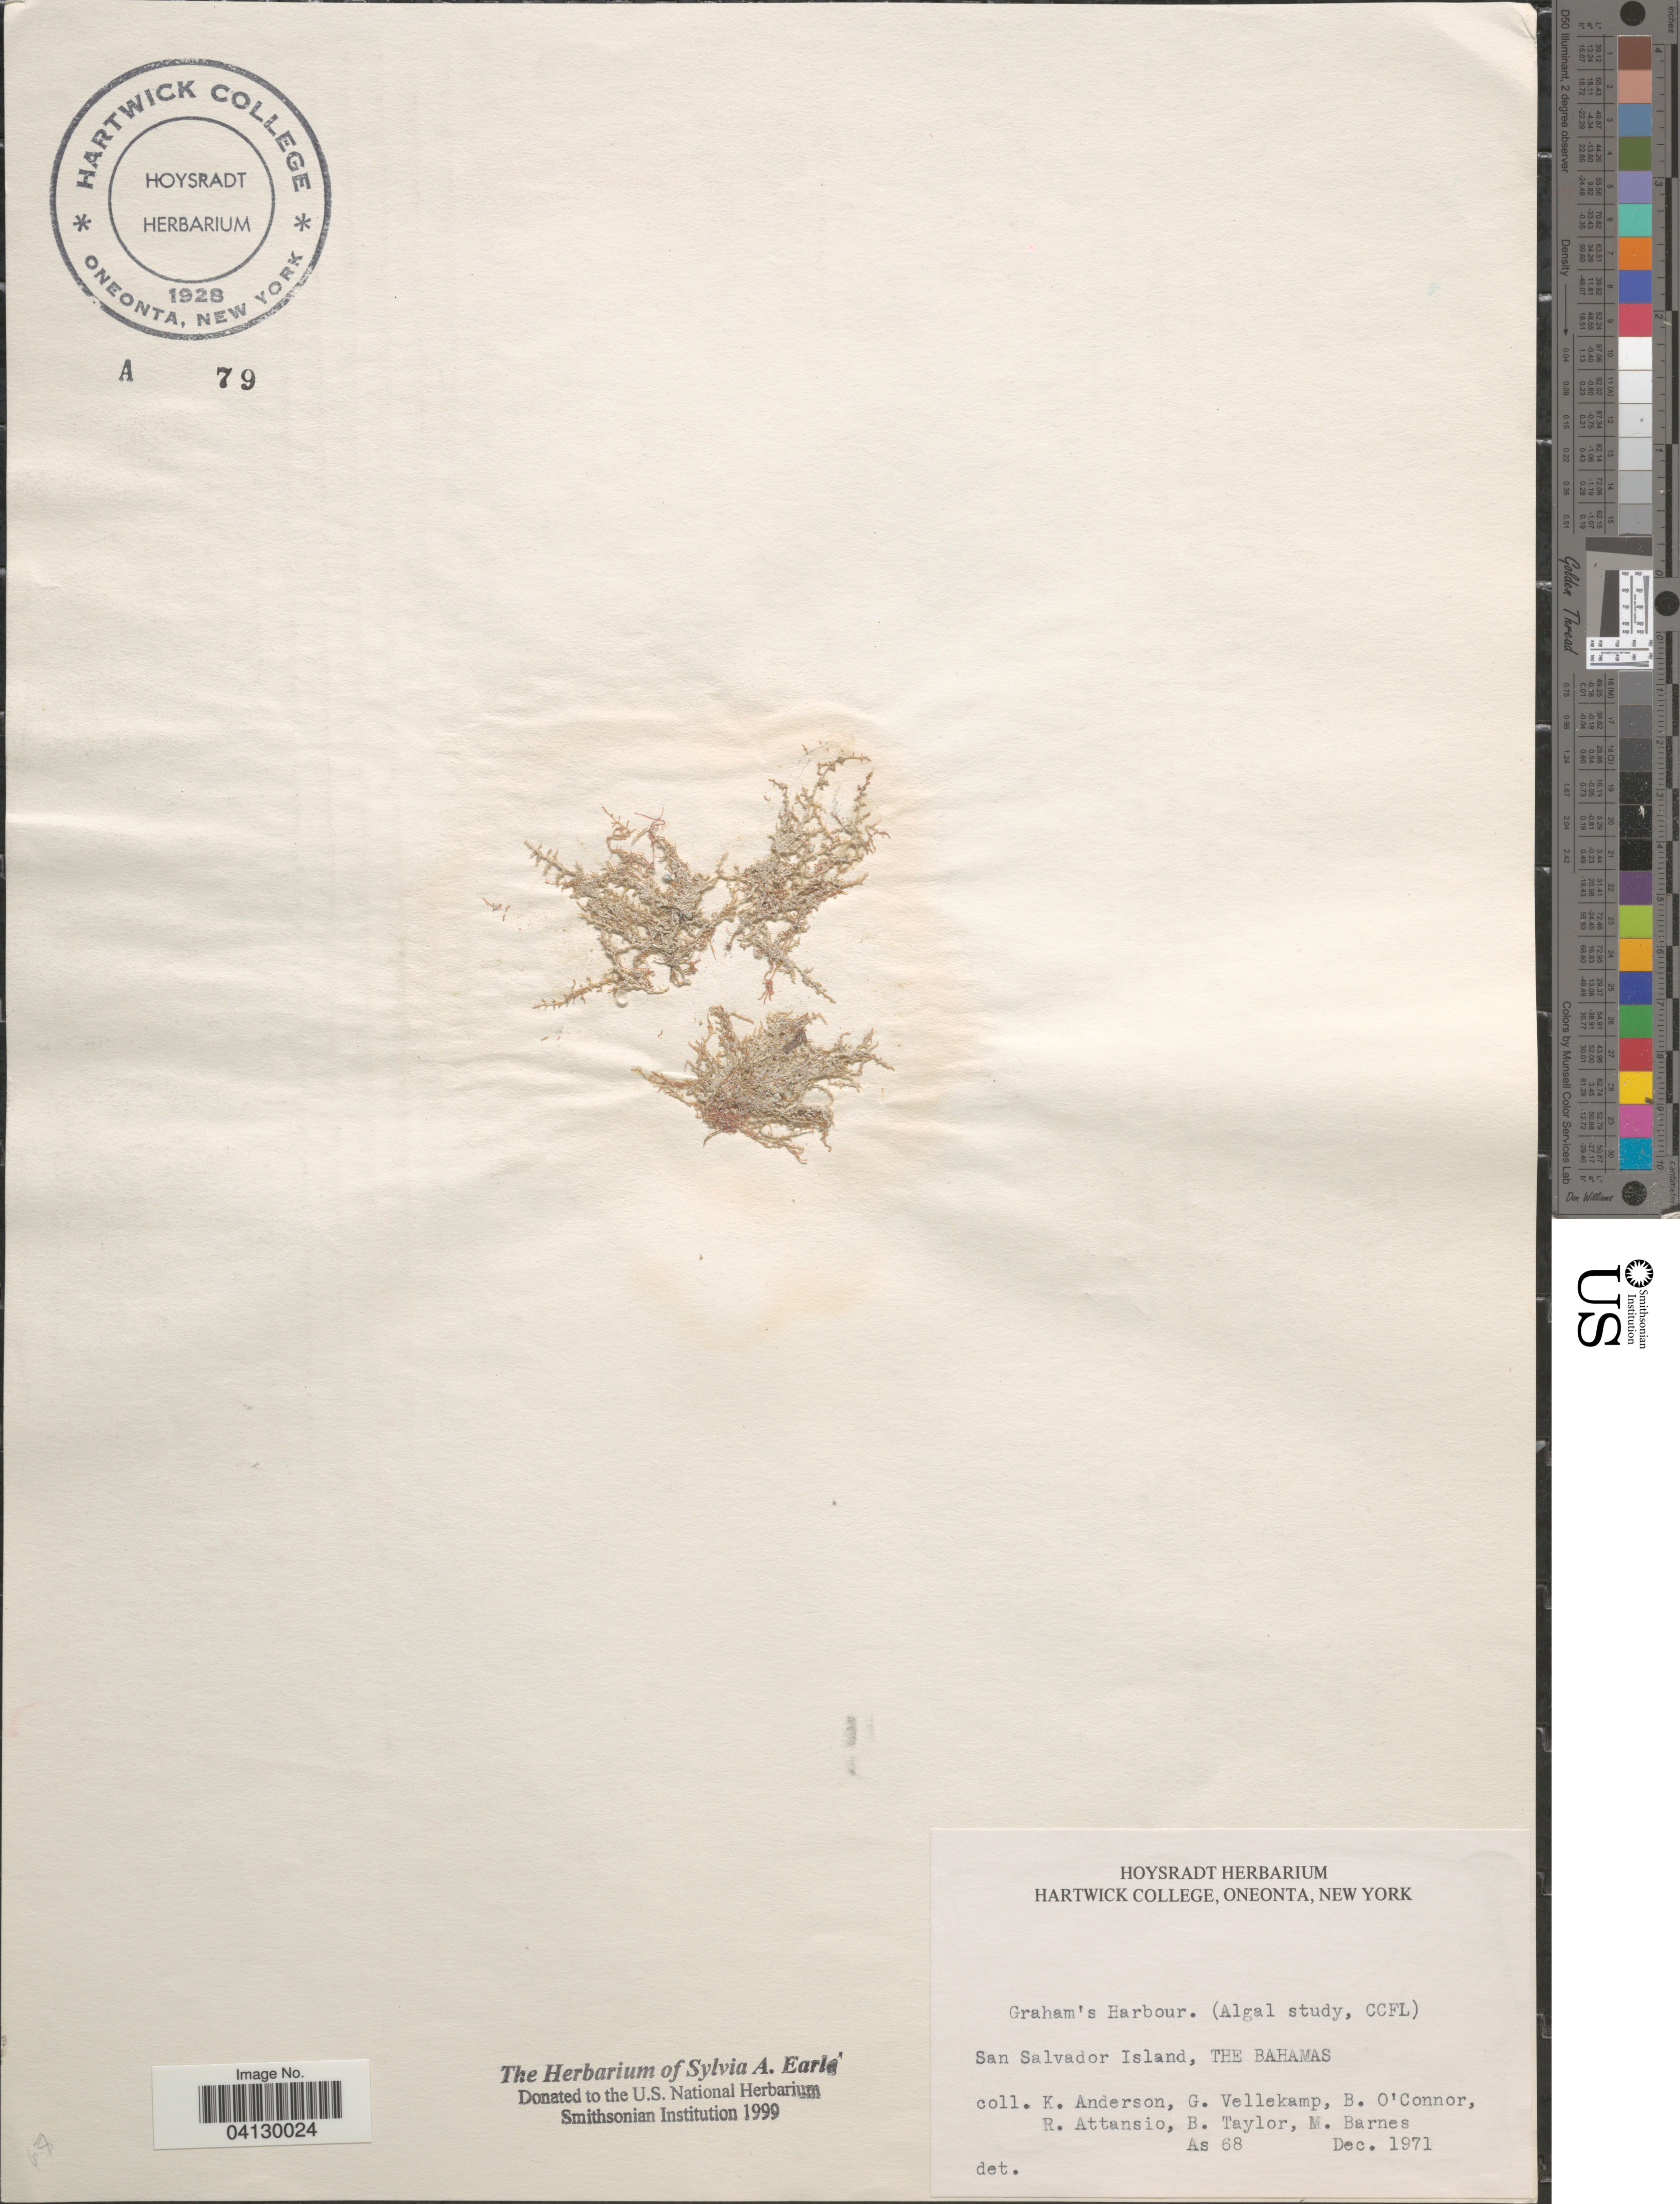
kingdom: Plantae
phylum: Rhodophyta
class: Florideophyceae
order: Corallinales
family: Corallinaceae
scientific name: Crustose Coralline Algae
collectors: K. Anderson, G. Vellekamp, B. O'Connor, R. Attanasio & et al.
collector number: As68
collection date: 1971-12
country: Bahamas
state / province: San Salvador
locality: San Salvador Island. (Algal study, CCFL).